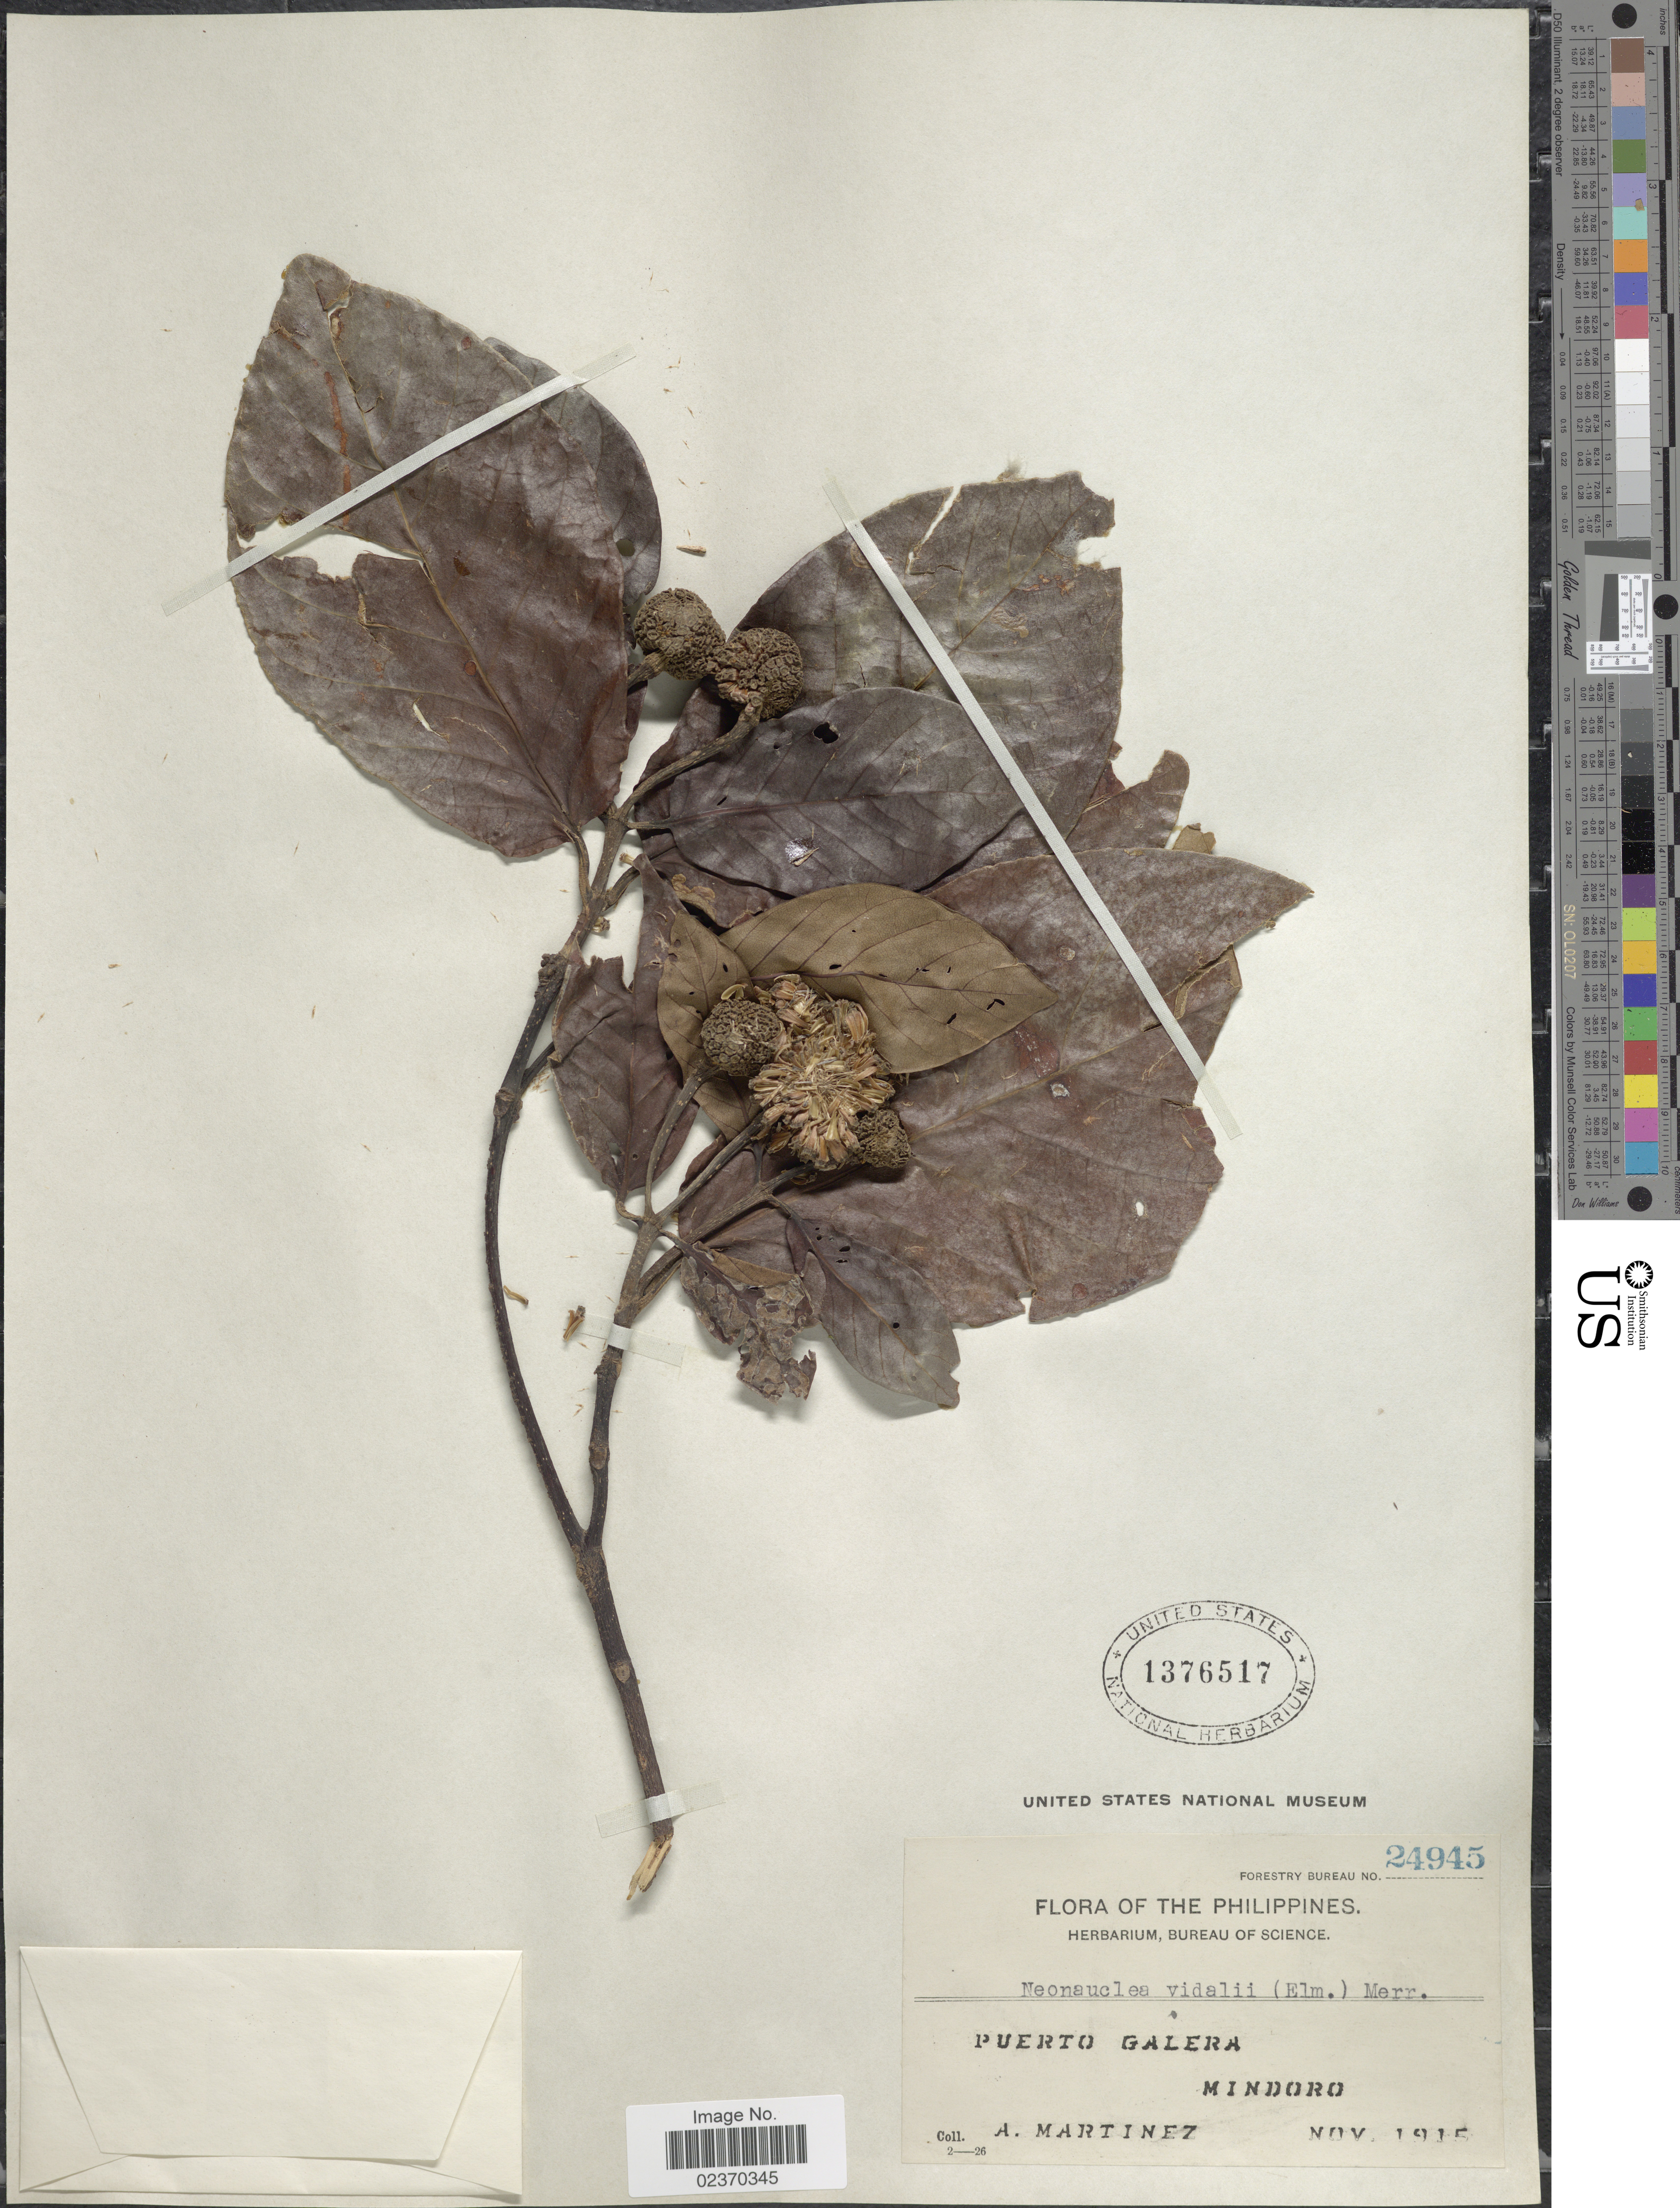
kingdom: Plantae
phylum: Tracheophyta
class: Magnoliopsida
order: Gentianales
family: Rubiaceae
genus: Neonauclea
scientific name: Neonauclea vidalii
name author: (Elmer) Merr.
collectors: A. Martinez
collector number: Forestry Bureau 24945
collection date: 1915-11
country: Philippines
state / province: Mimaropa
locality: Puerto Galera, Mindoro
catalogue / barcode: US 1376517